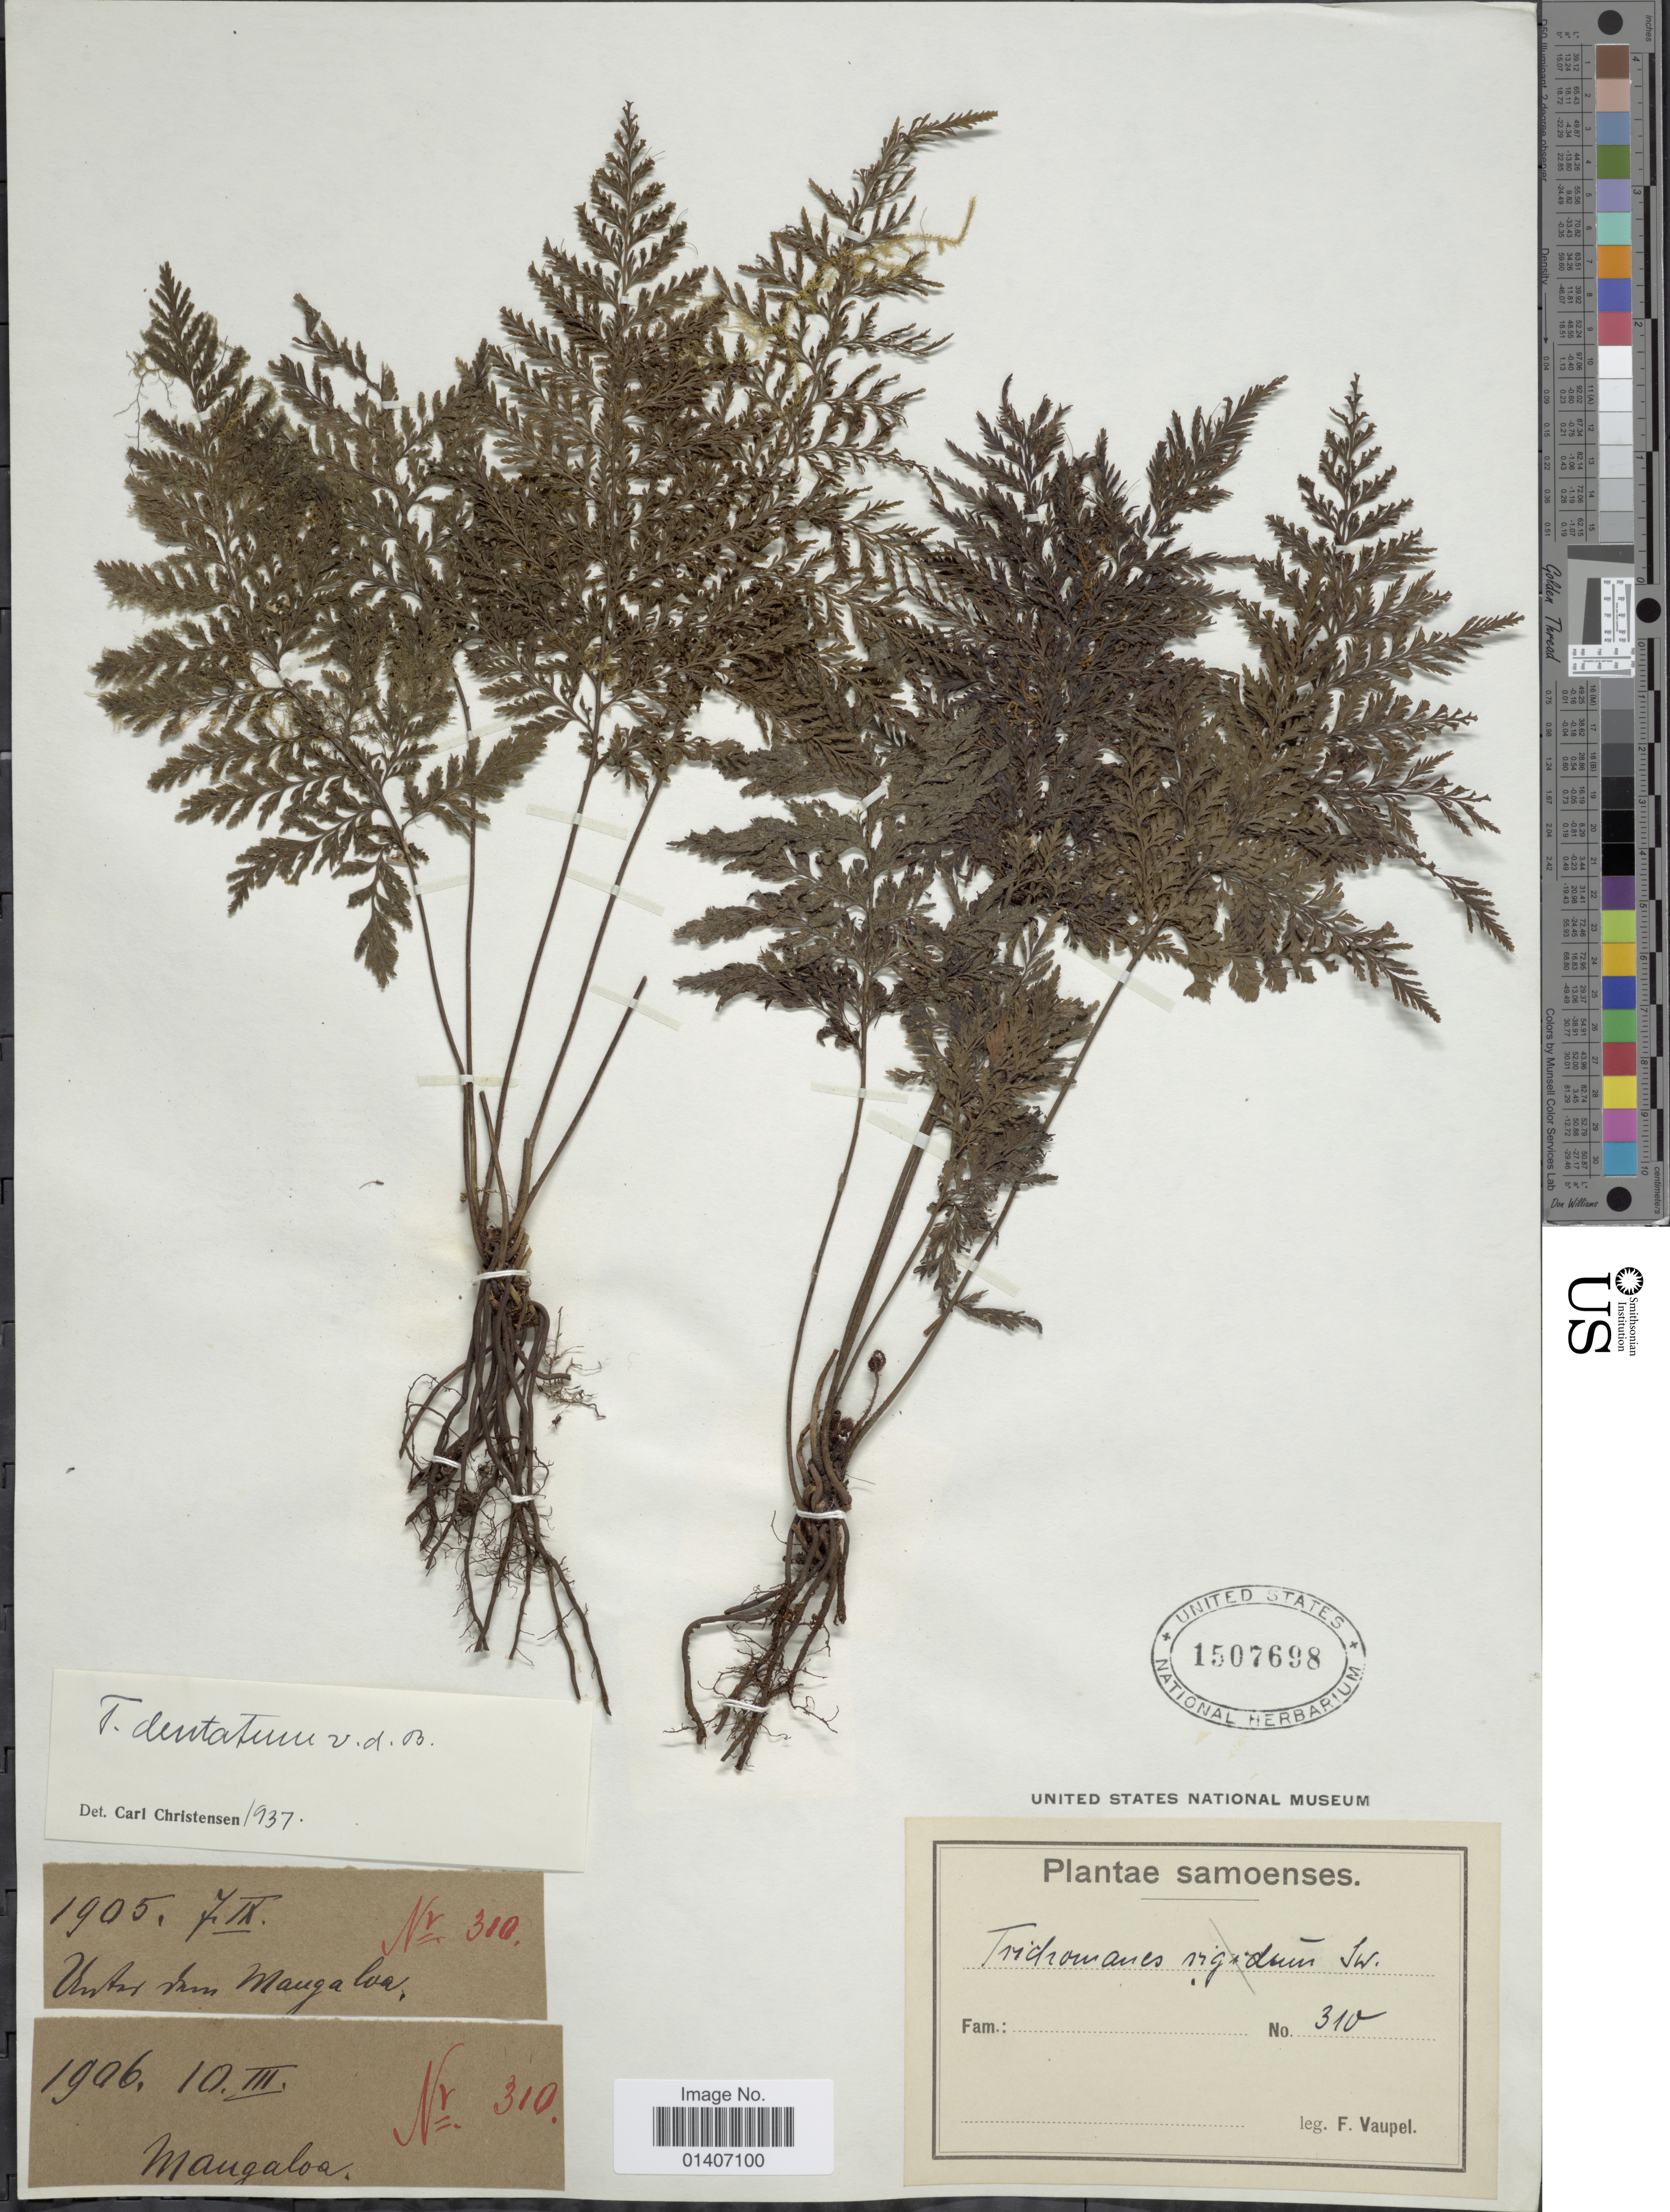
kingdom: Plantae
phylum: Tracheophyta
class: Polypodiopsida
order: Hymenophyllales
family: Hymenophyllaceae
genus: Abrodictyum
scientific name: Abrodictyum dentatum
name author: (Bosch) Ebihara & K. Iwats.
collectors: F. Vaupel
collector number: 310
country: Samoa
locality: Unter Am Mauga Loa, Mangaloa [interpreted]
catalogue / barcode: US 1507698